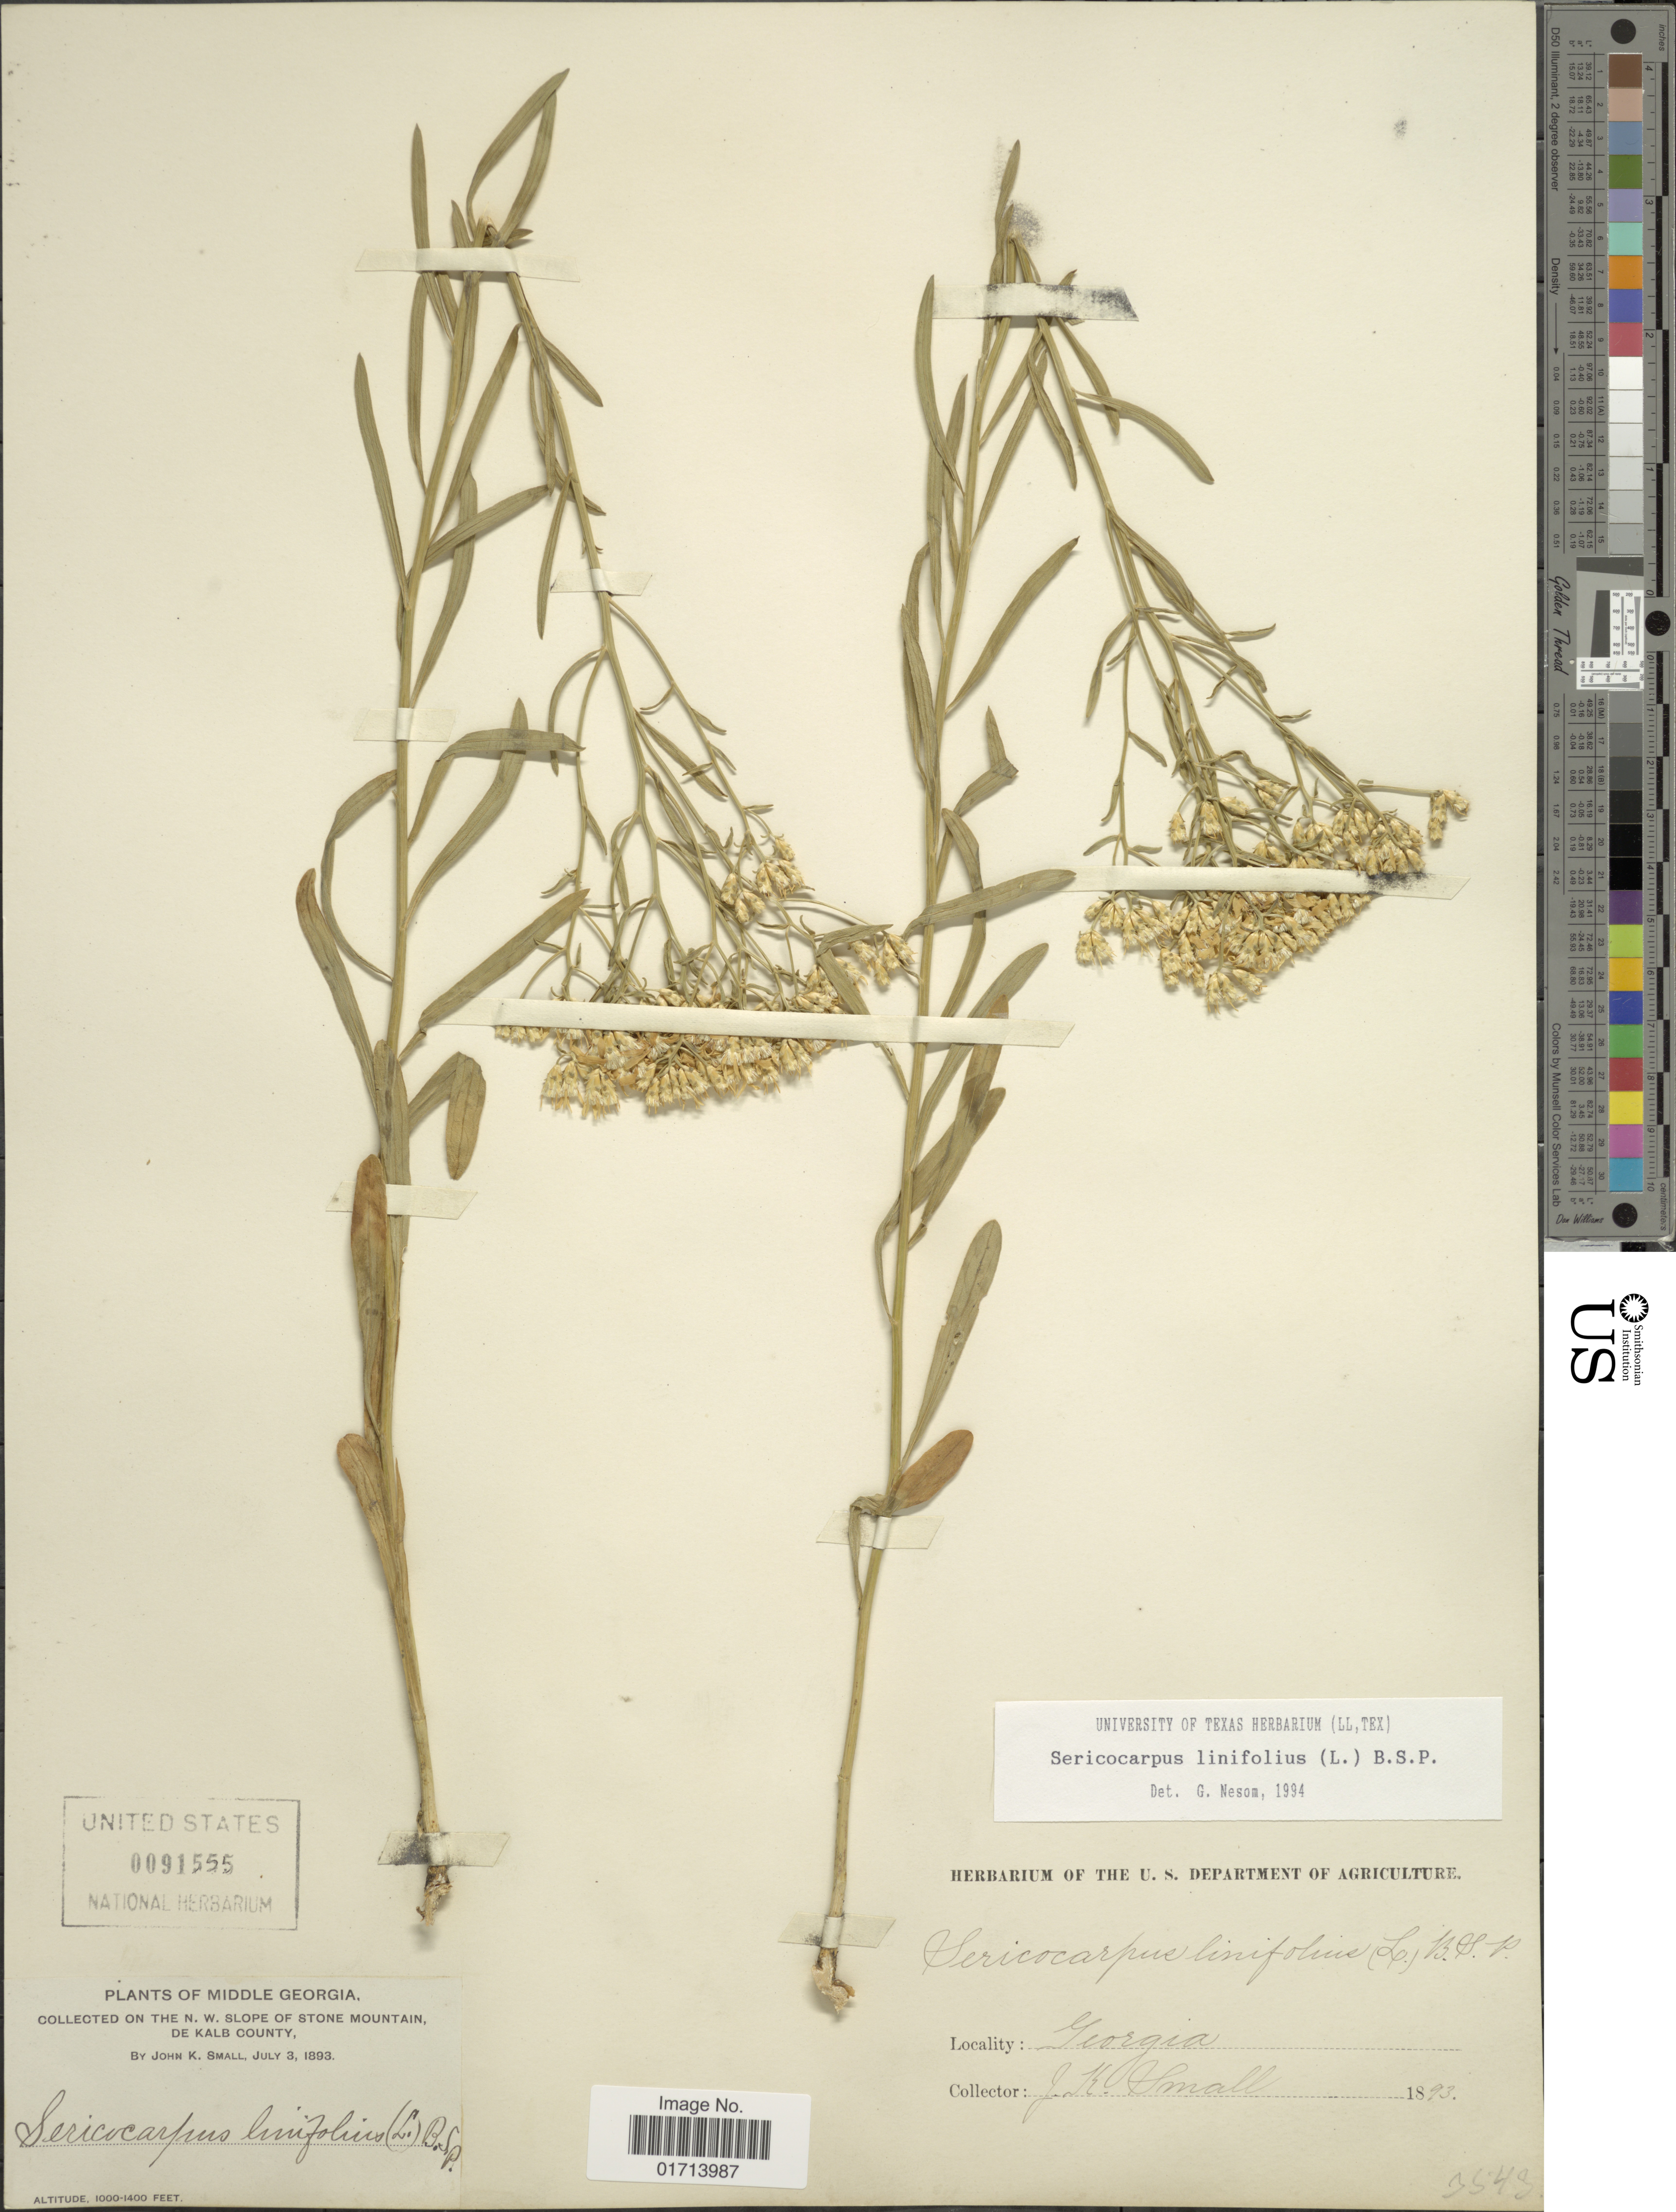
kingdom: Plantae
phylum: Tracheophyta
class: Magnoliopsida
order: Asterales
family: Asteraceae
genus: Sericocarpus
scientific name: Sericocarpus linifolius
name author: (L.) Britton, Stearns & Poggenb.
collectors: J. K. Small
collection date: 1893-07-03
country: United States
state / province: Georgia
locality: Middle Georgia, on the N. W. slope of stone mountain, De Kalb County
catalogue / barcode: US 91555